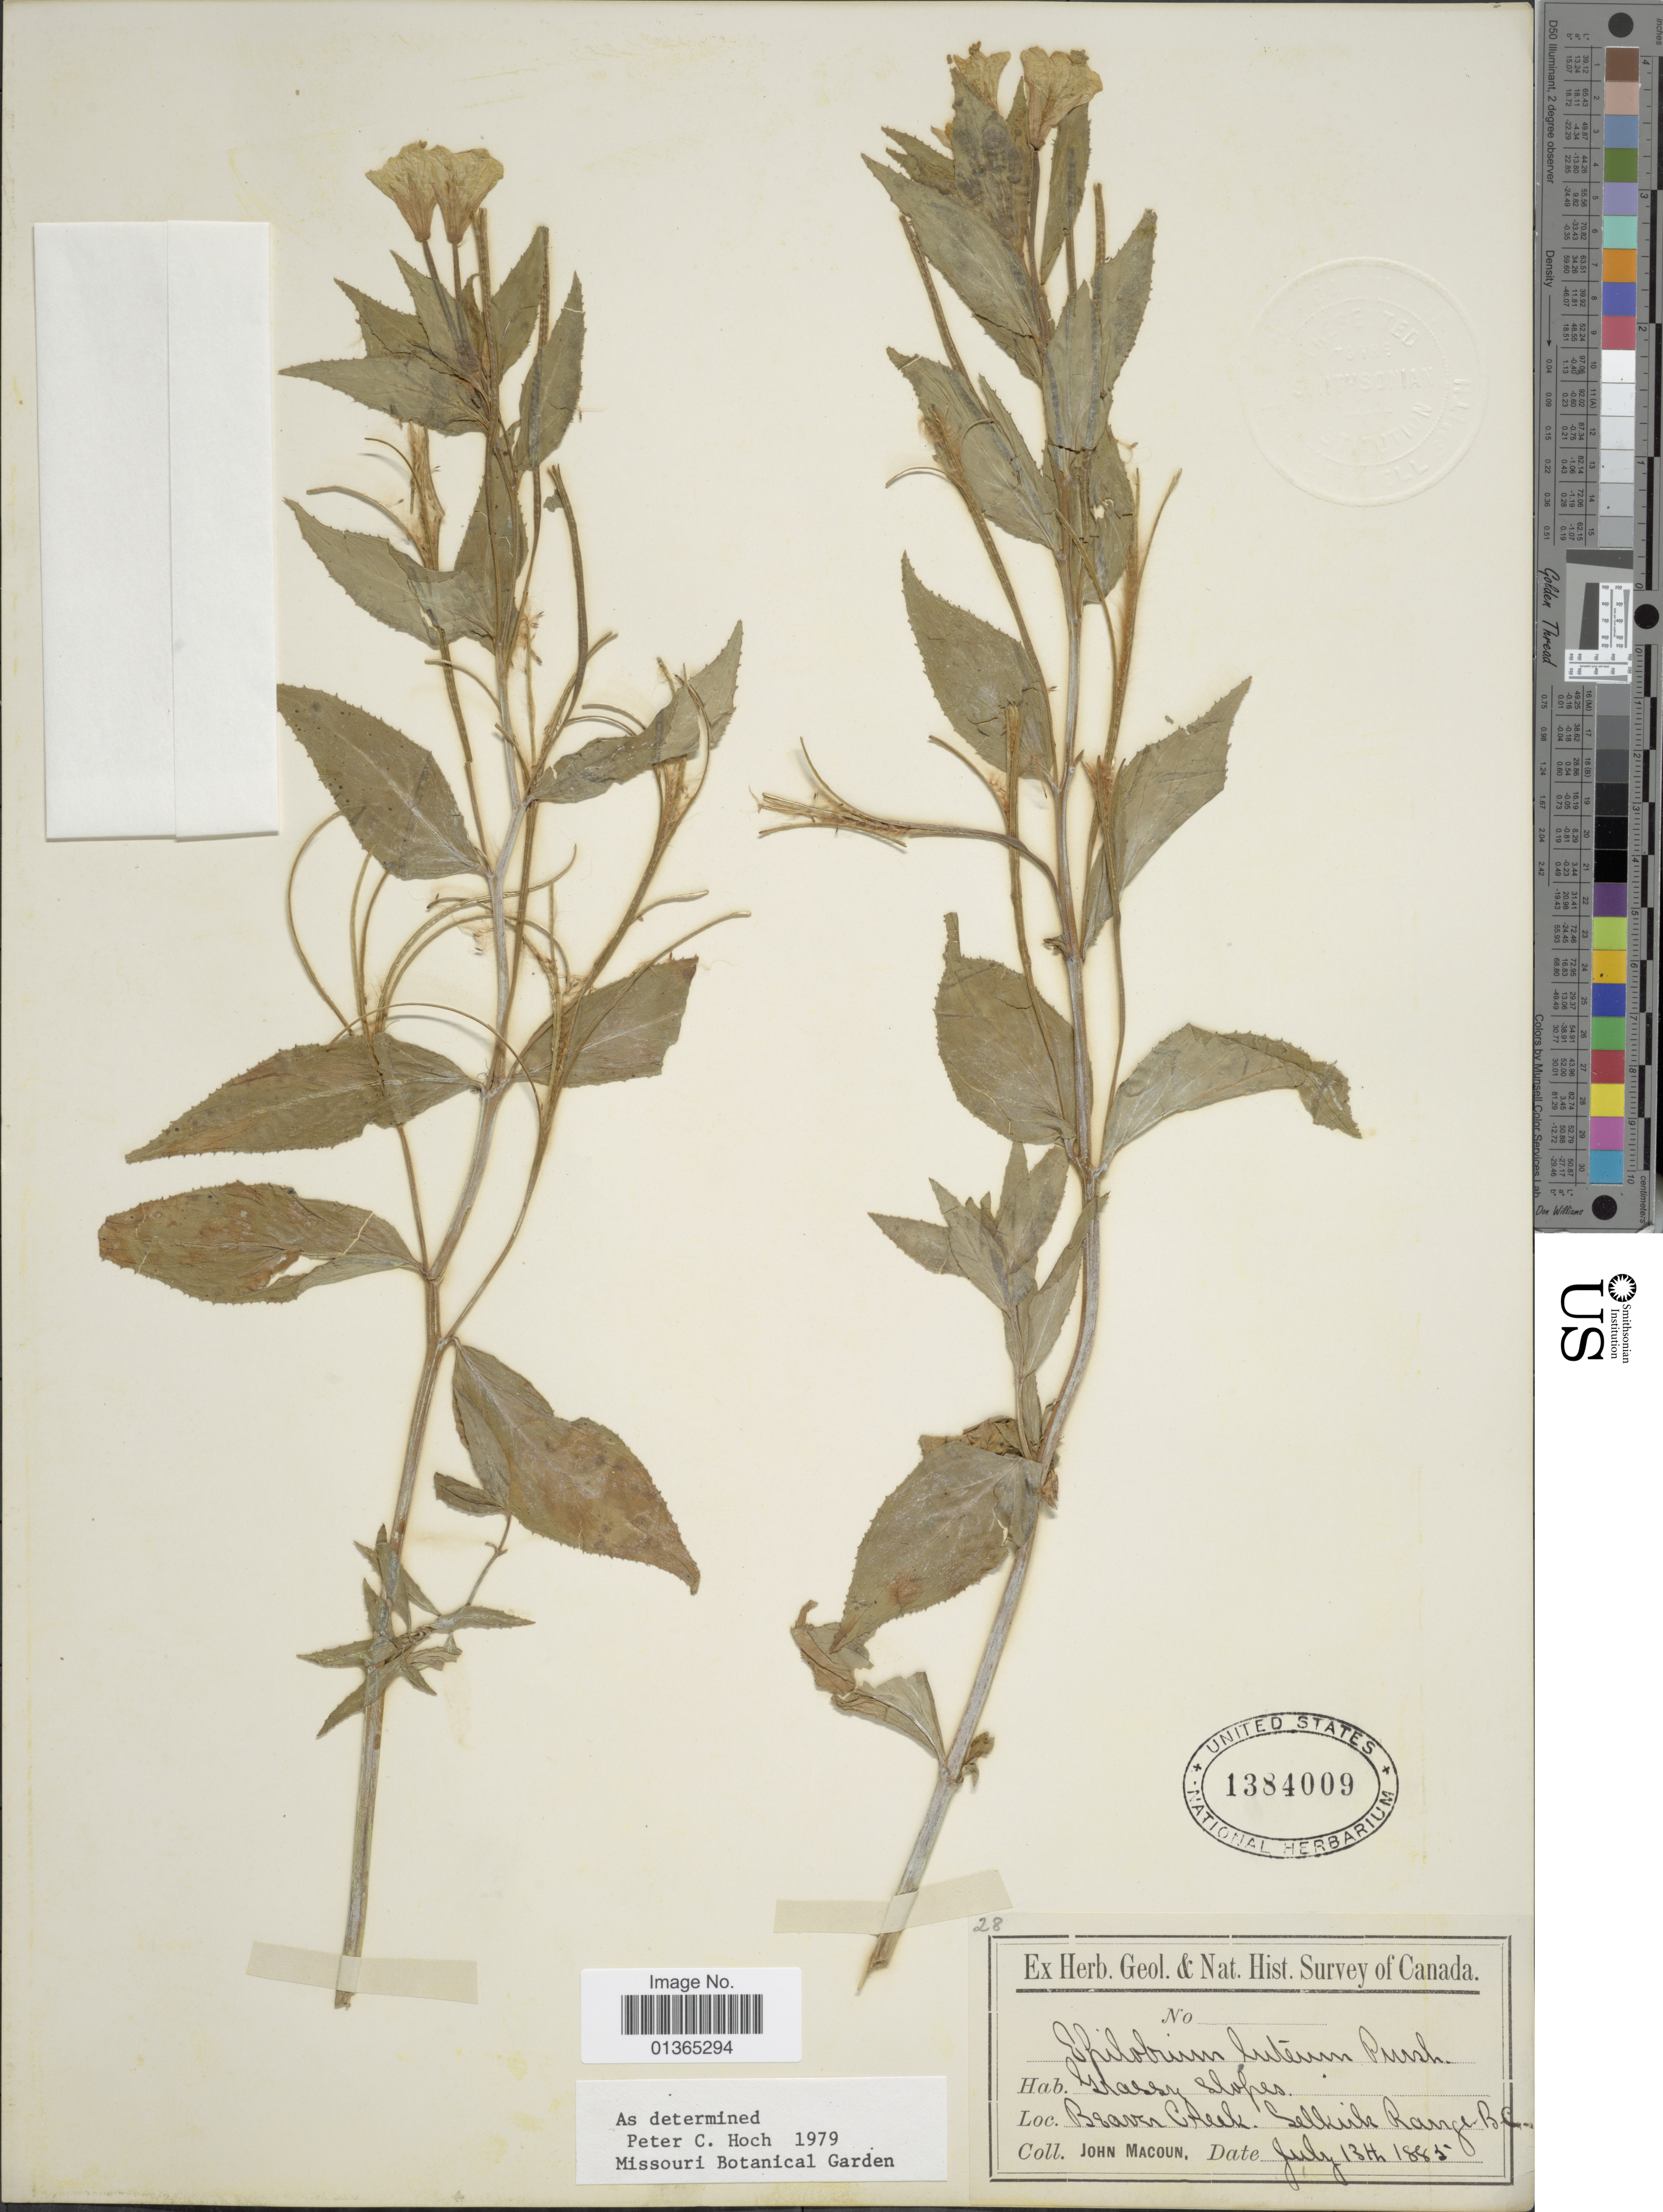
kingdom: Plantae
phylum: Tracheophyta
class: Magnoliopsida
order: Myrtales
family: Onagraceae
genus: Epilobium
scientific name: Epilobium luteum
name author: Pursh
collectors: J. Macoun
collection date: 1885-07-13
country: Canada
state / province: British Columbia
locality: Beaver Creek, Selkirk Range.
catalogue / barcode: US 1384009